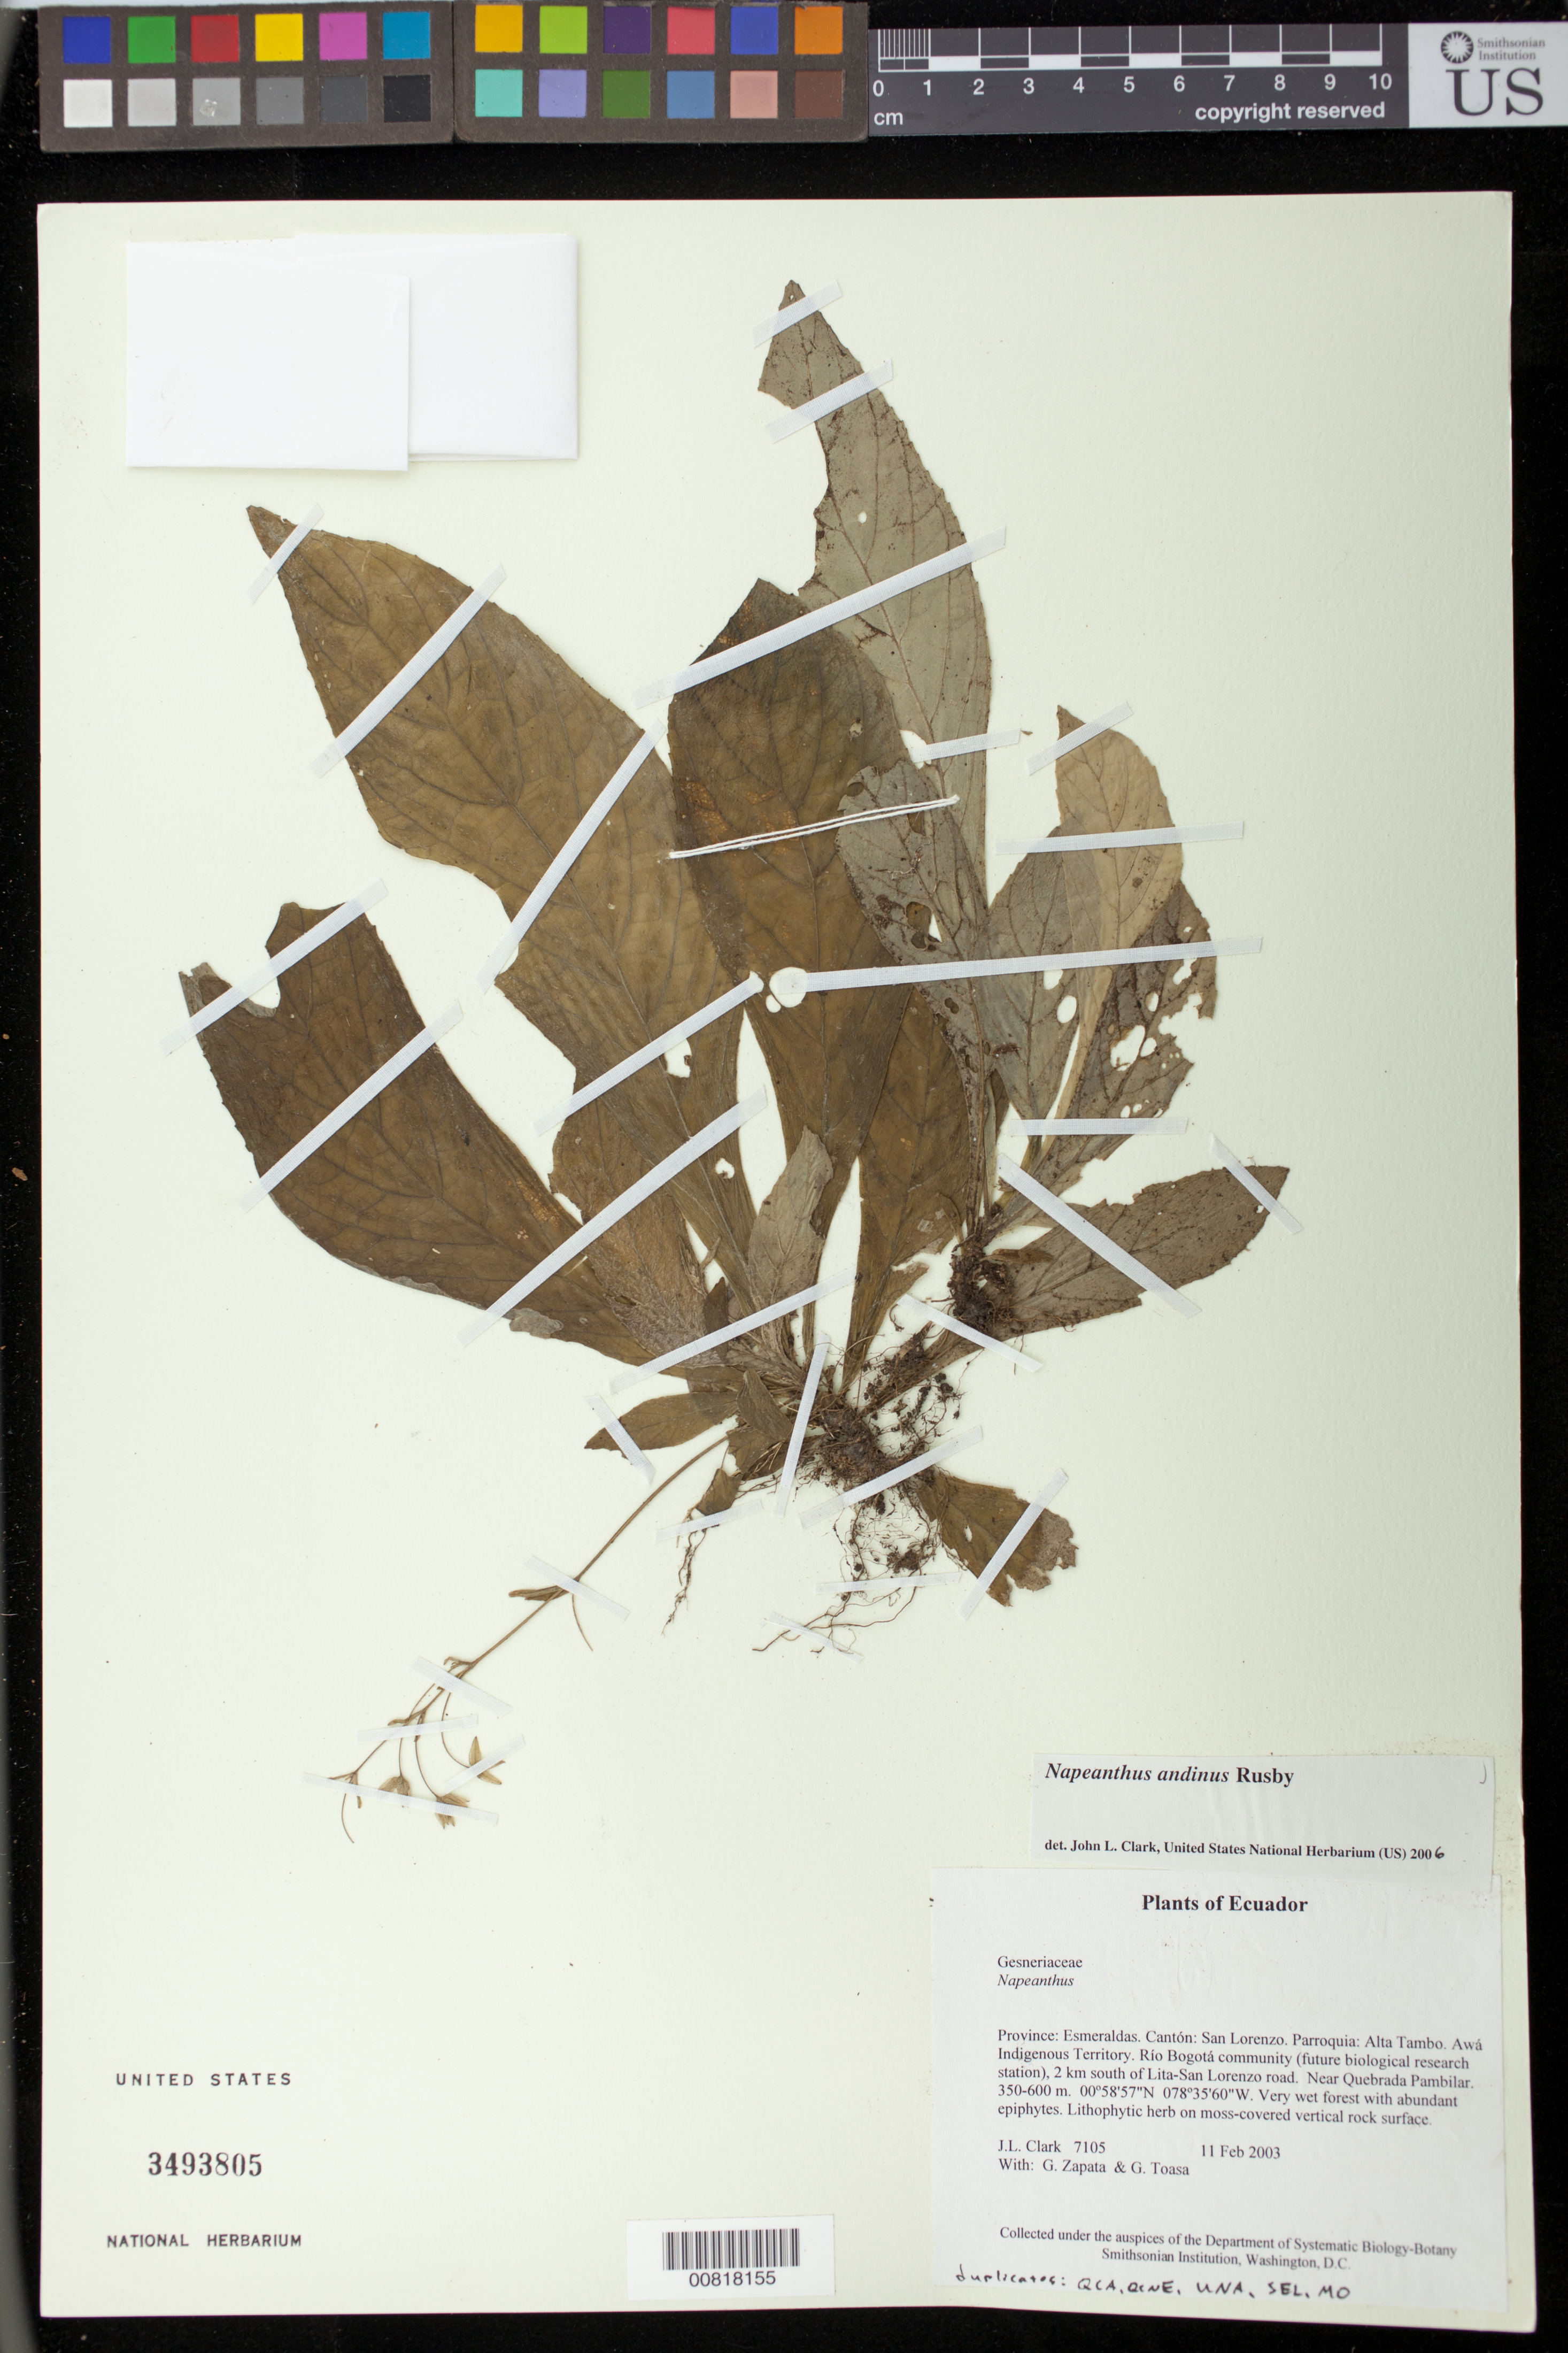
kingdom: Plantae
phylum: Tracheophyta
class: Magnoliopsida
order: Lamiales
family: Gesneriaceae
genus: Napeanthus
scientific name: Napeanthus andinus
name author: Rusby ex Donn. Sm.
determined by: Clark, J. L., (SEL), The Marie Selby Botanical Garden (UNITED STATES)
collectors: J. L. Clark, G. Zapata & G. Toasa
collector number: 7105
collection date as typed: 11 Feb 2003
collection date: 2003-02-11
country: Ecuador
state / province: Esmeraldas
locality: San Lorenzo. Parroquia: Alta Tambo. Awá Indigenous Territory. Río Bogotá community (future biological research station), 2 km south of Lita-San Lorenzo road. Near Quebrada Pambilar.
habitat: Very wet forest with abundant epiphytes.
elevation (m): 350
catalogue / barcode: US 3493805